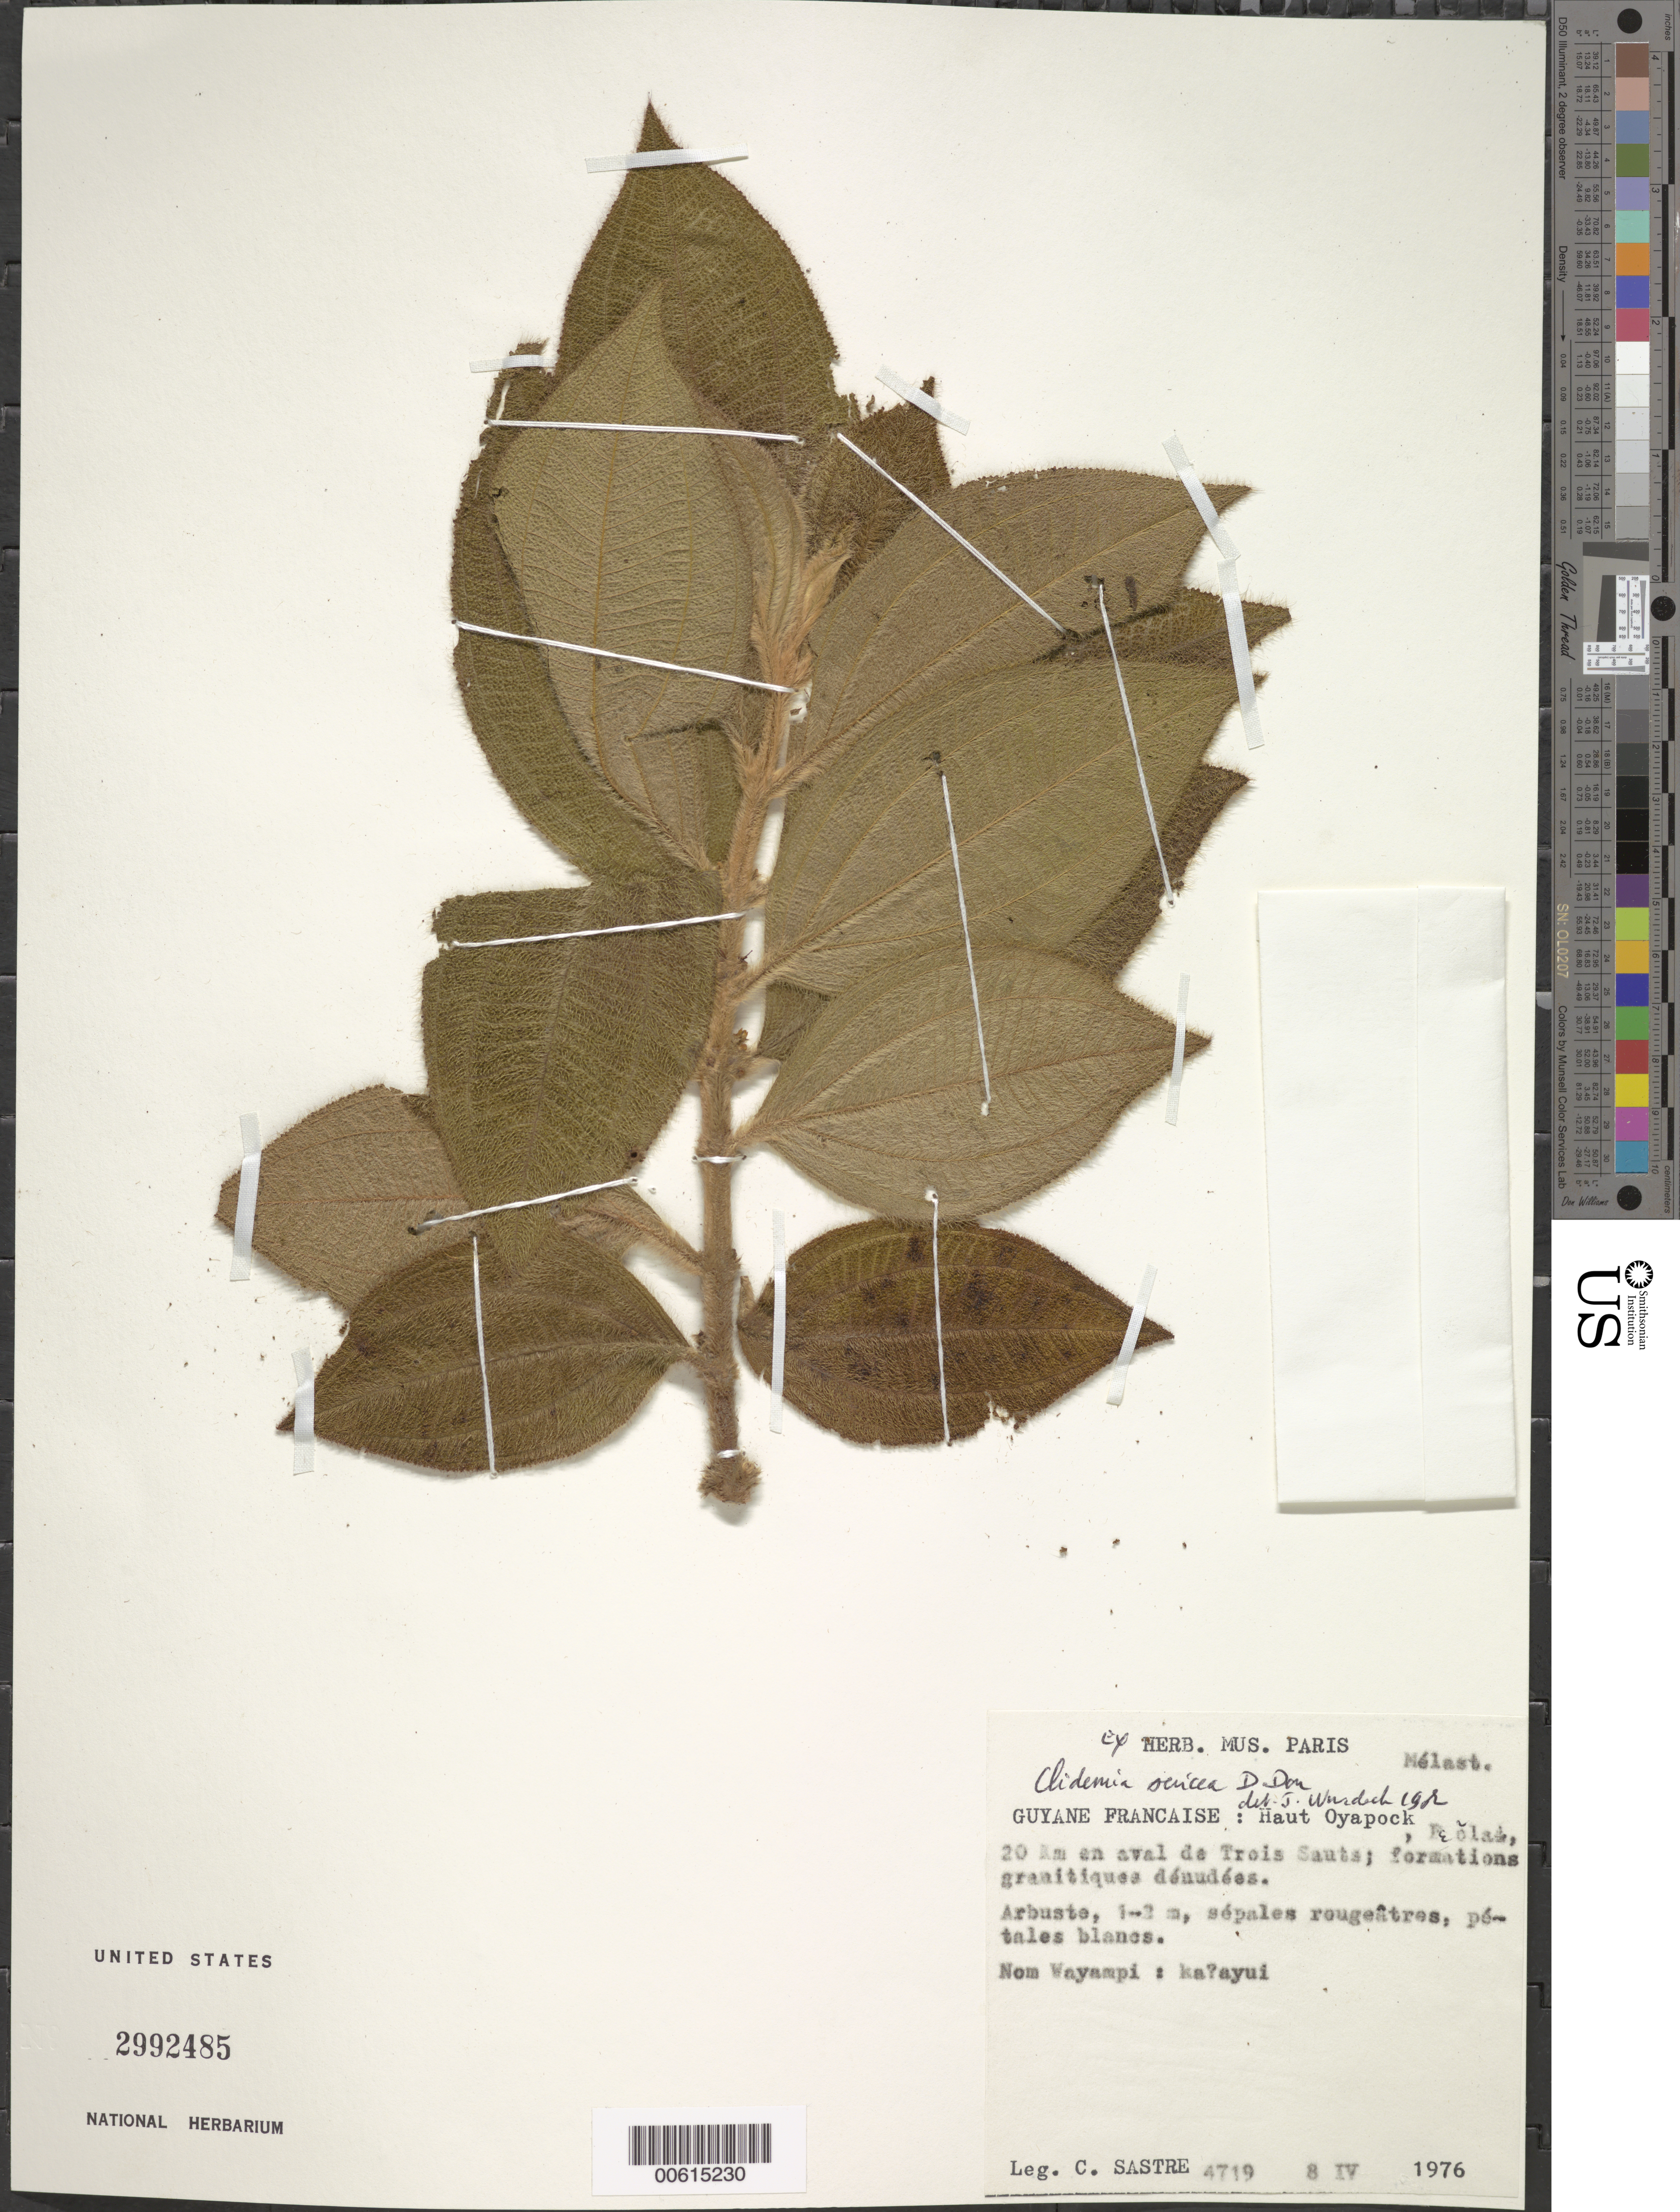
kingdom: Plantae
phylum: Tracheophyta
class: Magnoliopsida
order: Myrtales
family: Melastomataceae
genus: Clidemia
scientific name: Clidemia sericea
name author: D. Don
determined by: Wurdack, John J., (US), US (UNITED STATES)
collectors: C. H. L. Sastre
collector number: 4719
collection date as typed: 8-Apr-76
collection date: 1976-04-08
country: French Guiana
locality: Haut Oyapock, 20 km en aval de Trois Sauts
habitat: Formations granitiques denudees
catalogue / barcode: US 2992485